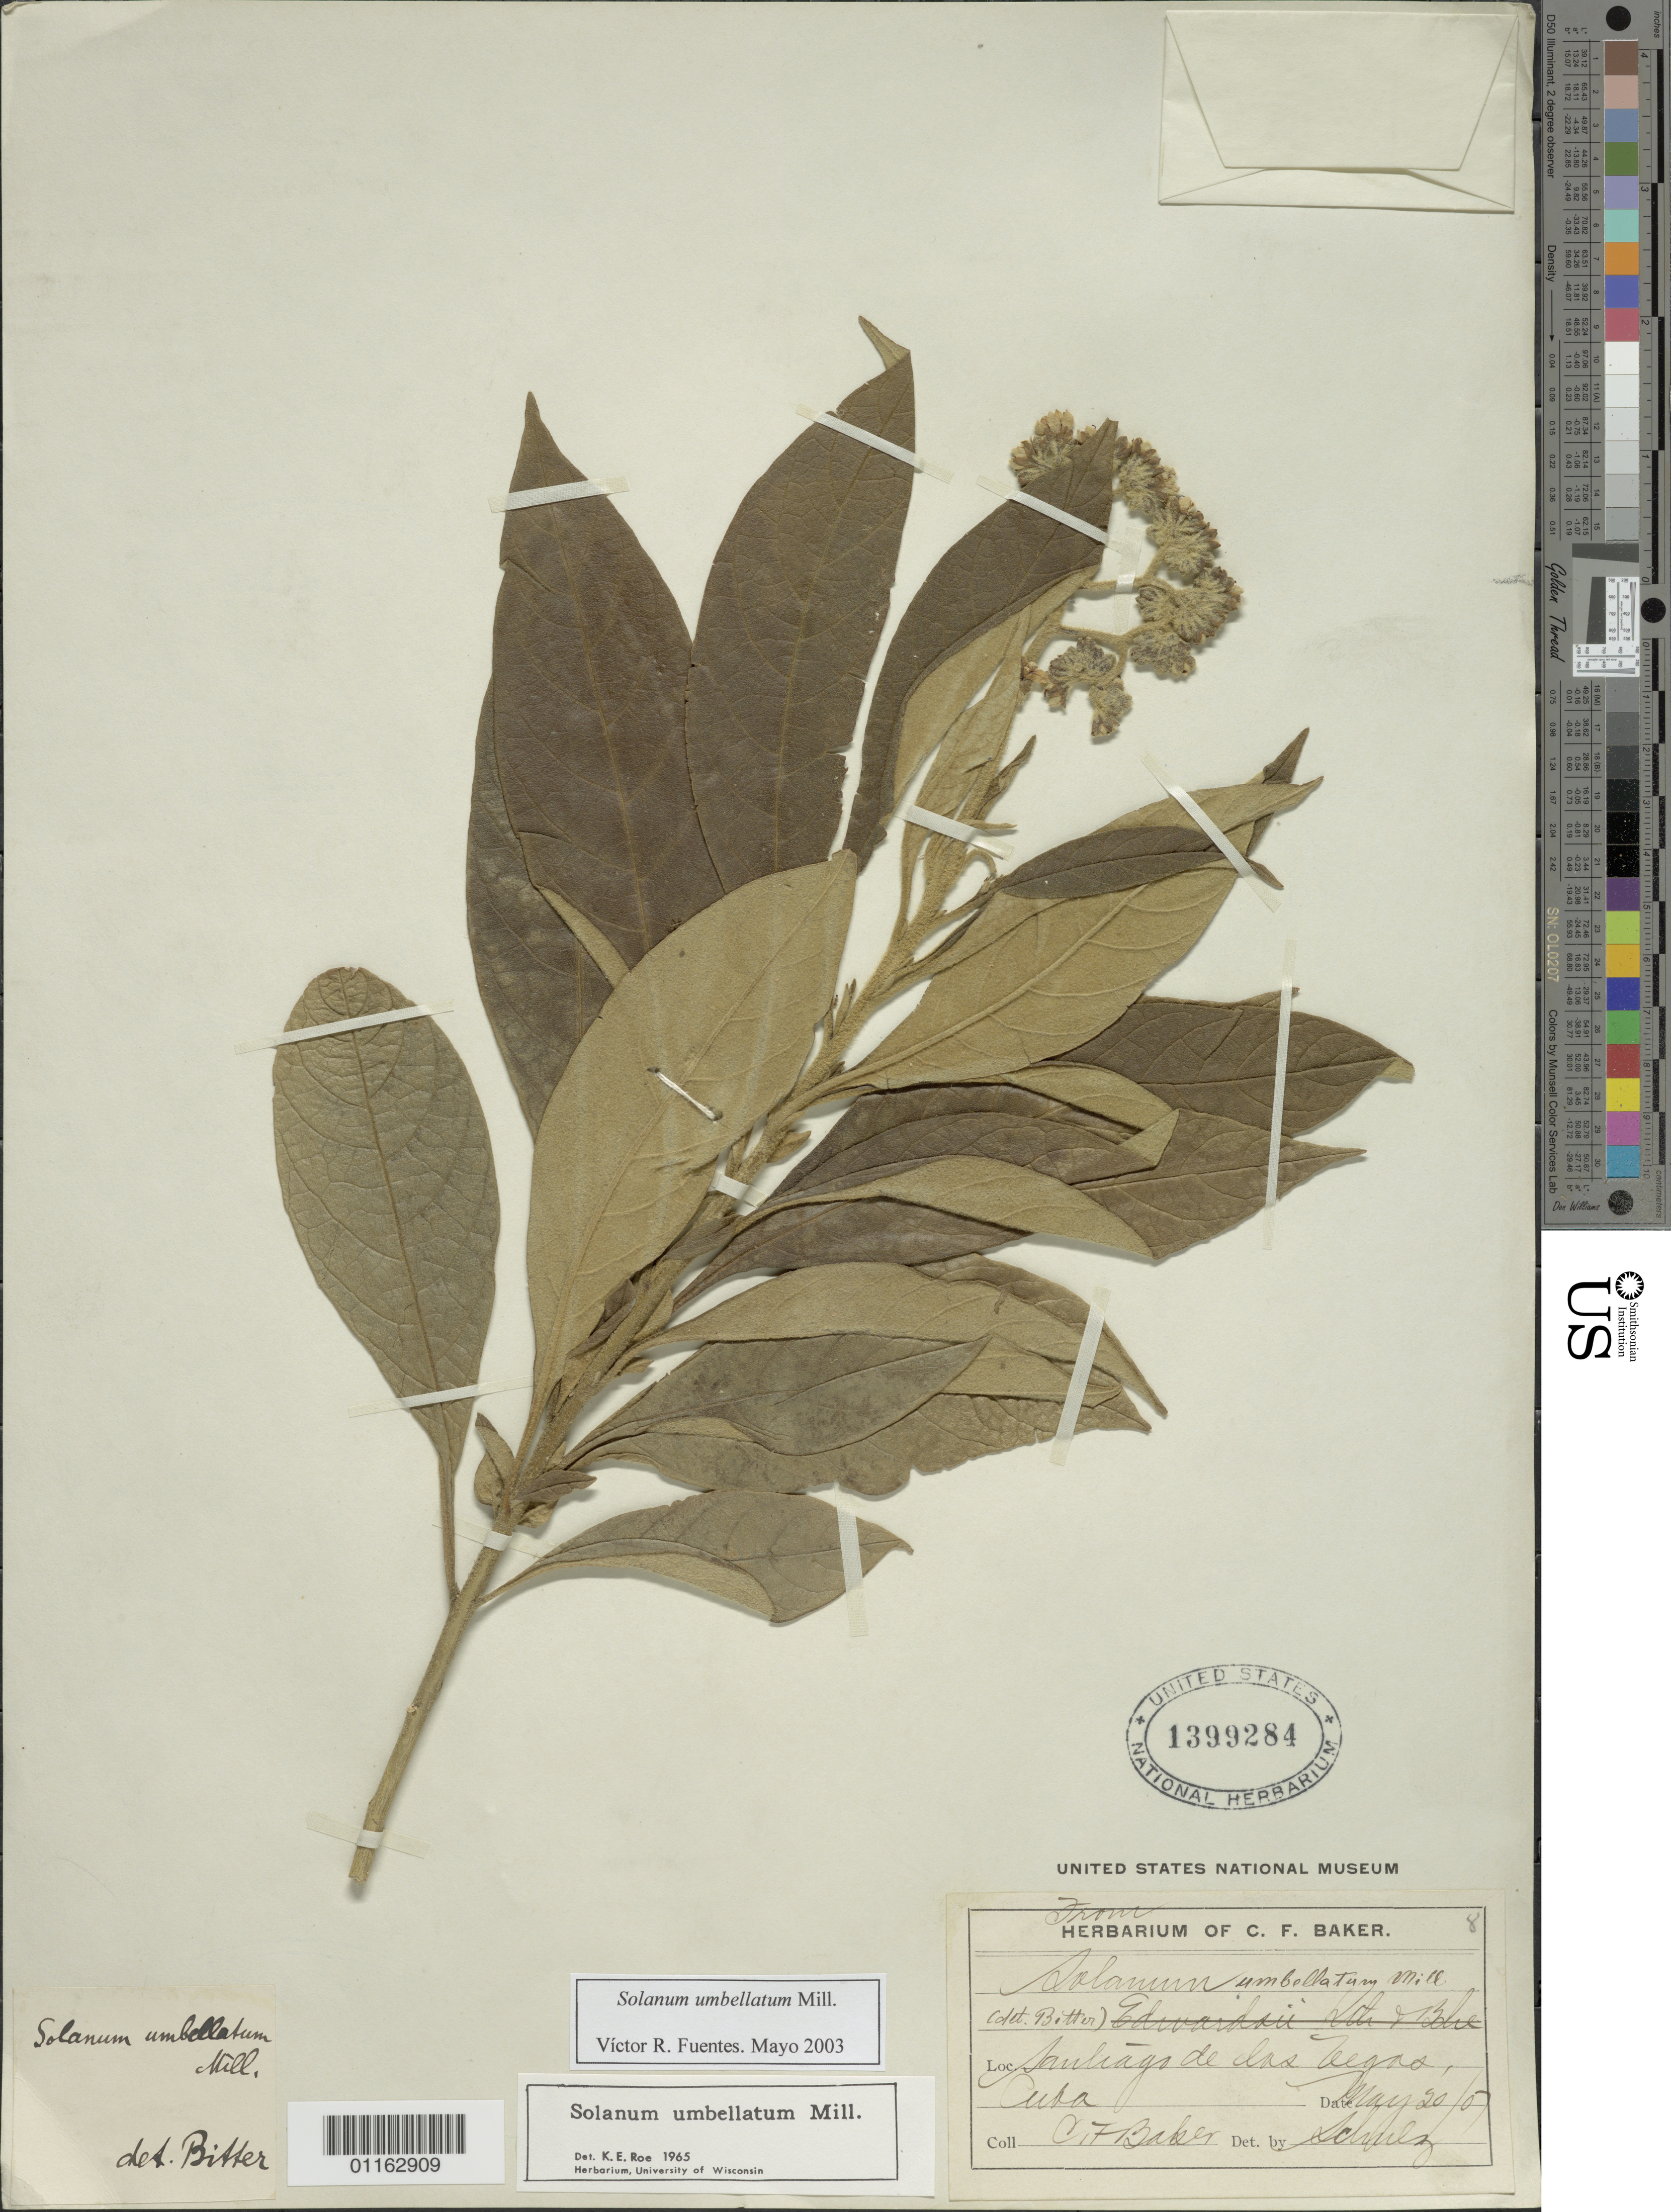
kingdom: Plantae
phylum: Tracheophyta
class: Magnoliopsida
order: Solanales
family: Solanaceae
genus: Solanum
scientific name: Solanum umbellatum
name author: Mill.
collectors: C. F. Baker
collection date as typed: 20 May 1907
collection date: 1907-05-20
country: Cuba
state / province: La Habana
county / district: Santiago de las Vegas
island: Cuba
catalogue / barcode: US 1399284